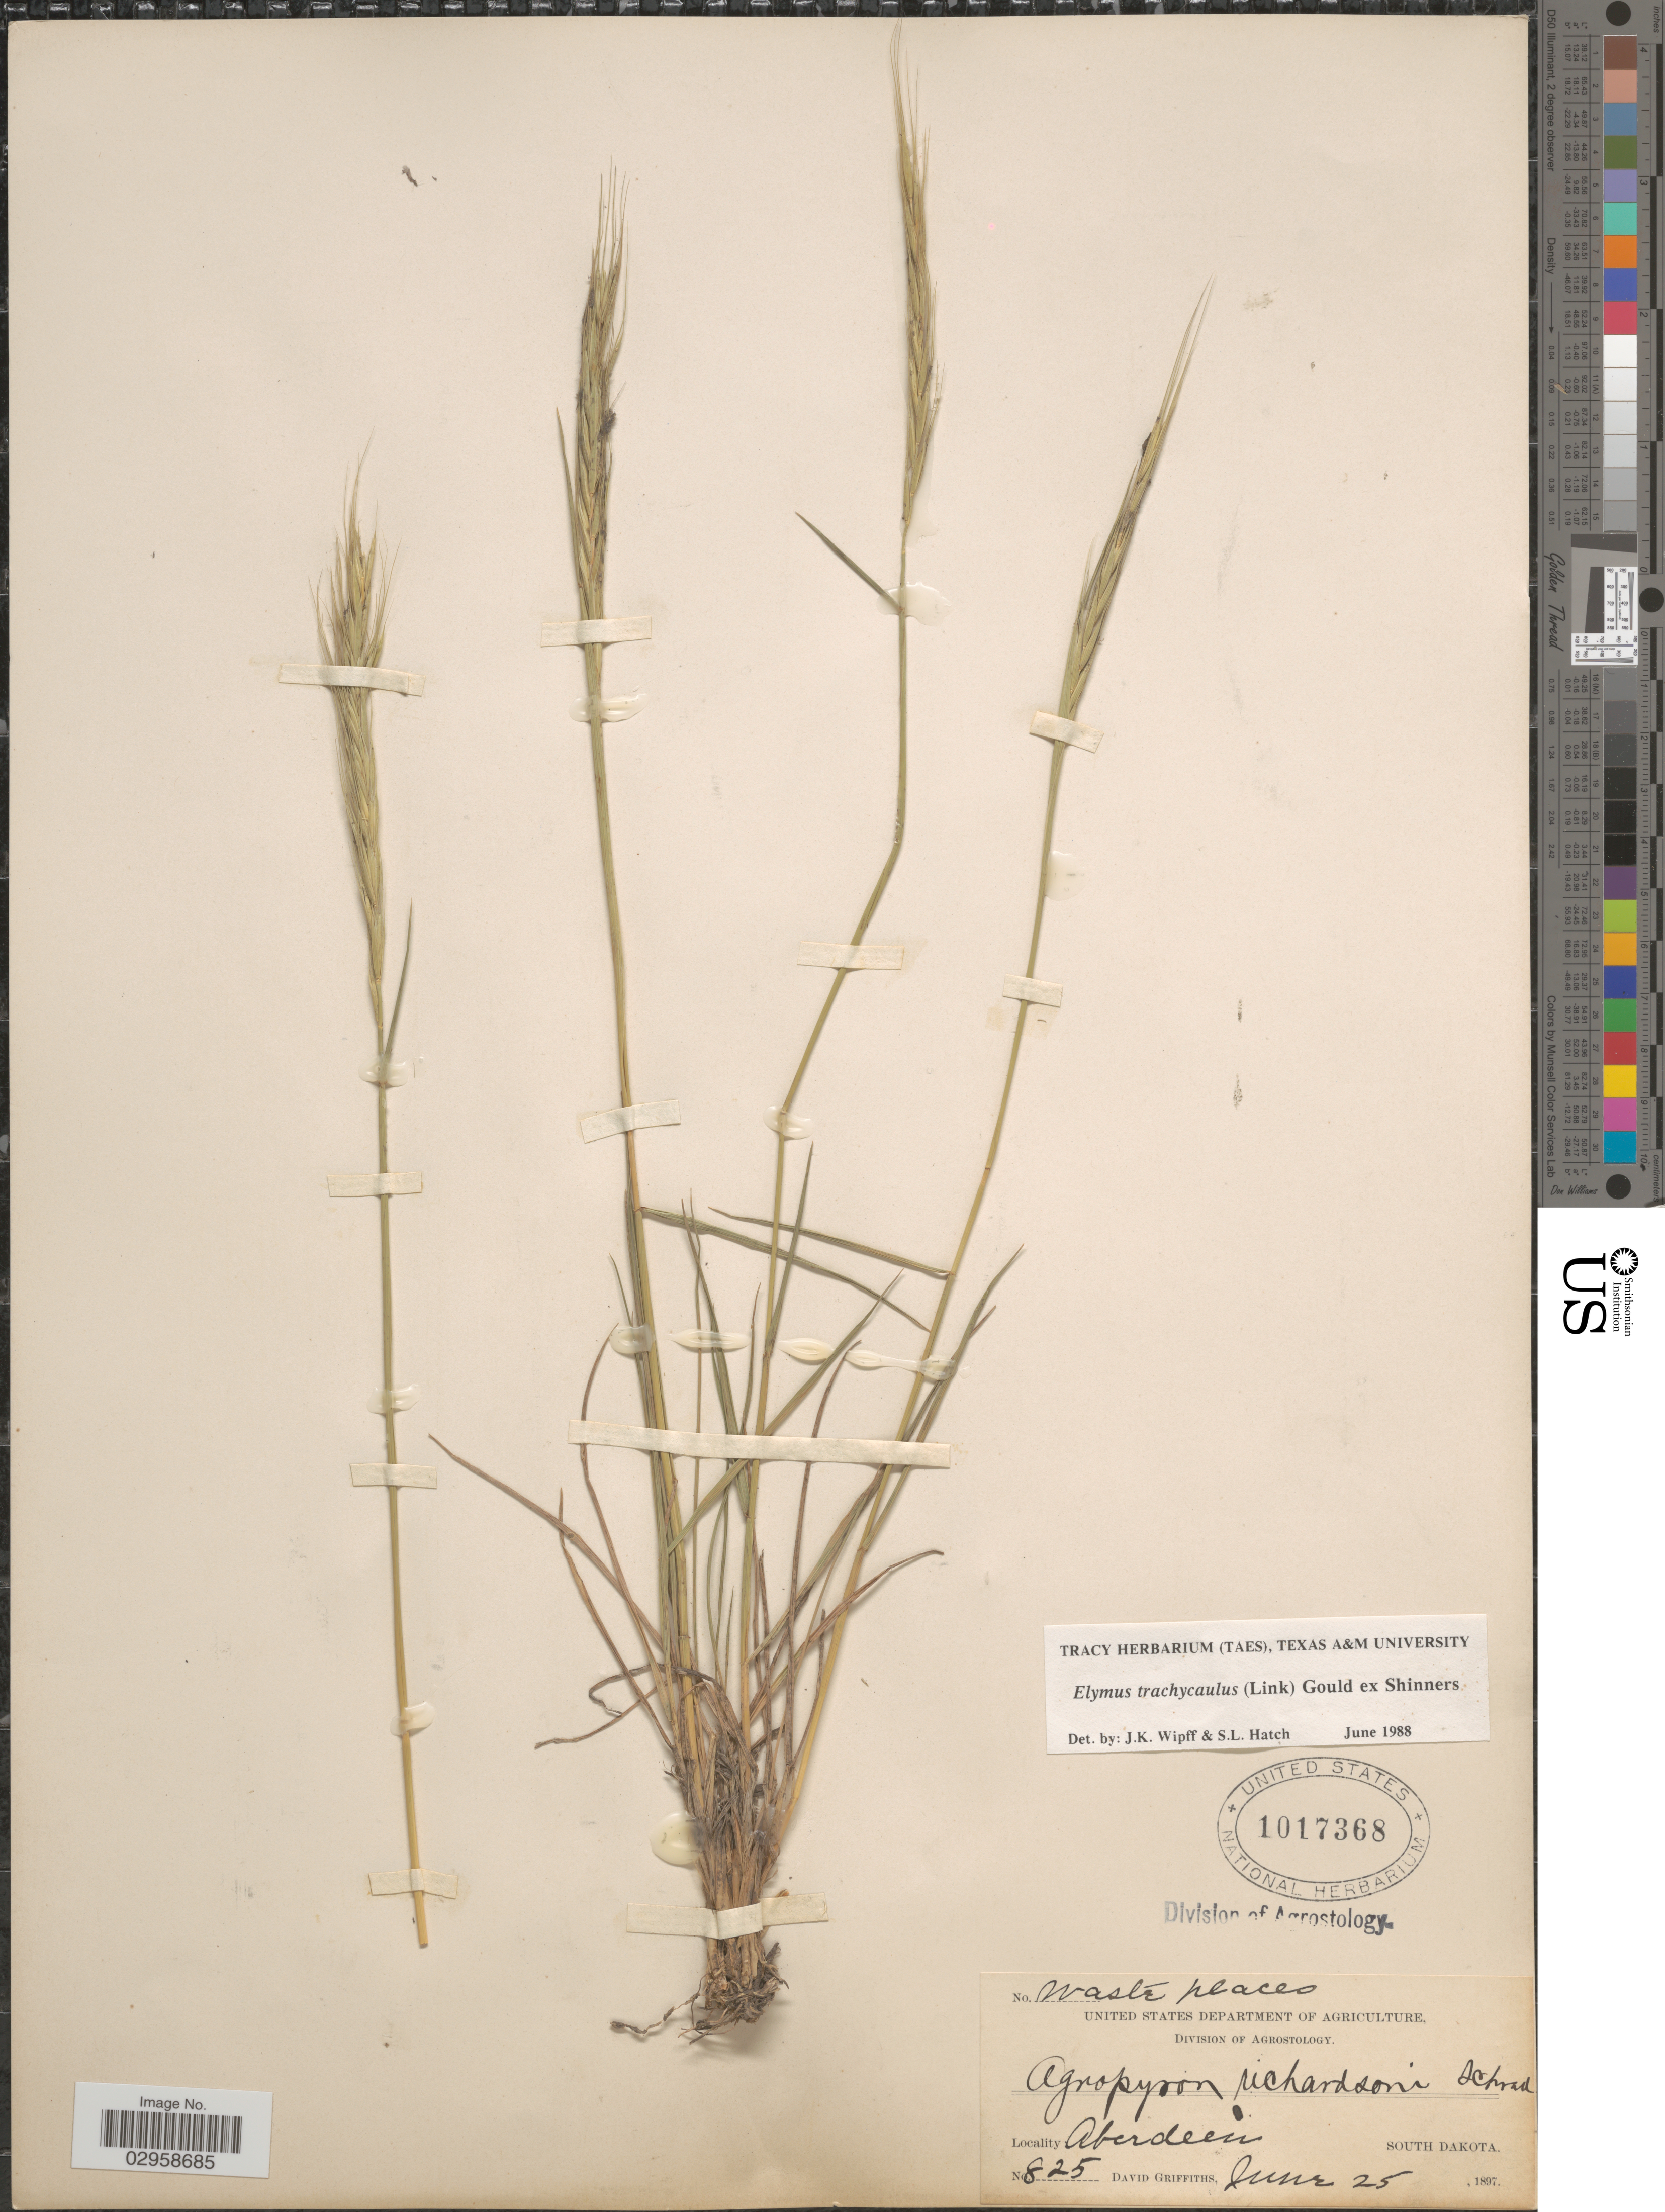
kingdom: Plantae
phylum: Tracheophyta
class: Liliopsida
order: Poales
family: Poaceae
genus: Elymus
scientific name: Elymus trachycaulus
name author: (Link) Gould ex Shinners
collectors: D. Griffiths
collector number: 825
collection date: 1897-06-25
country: United States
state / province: South Dakota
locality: Aberdeen.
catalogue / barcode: US 1017368